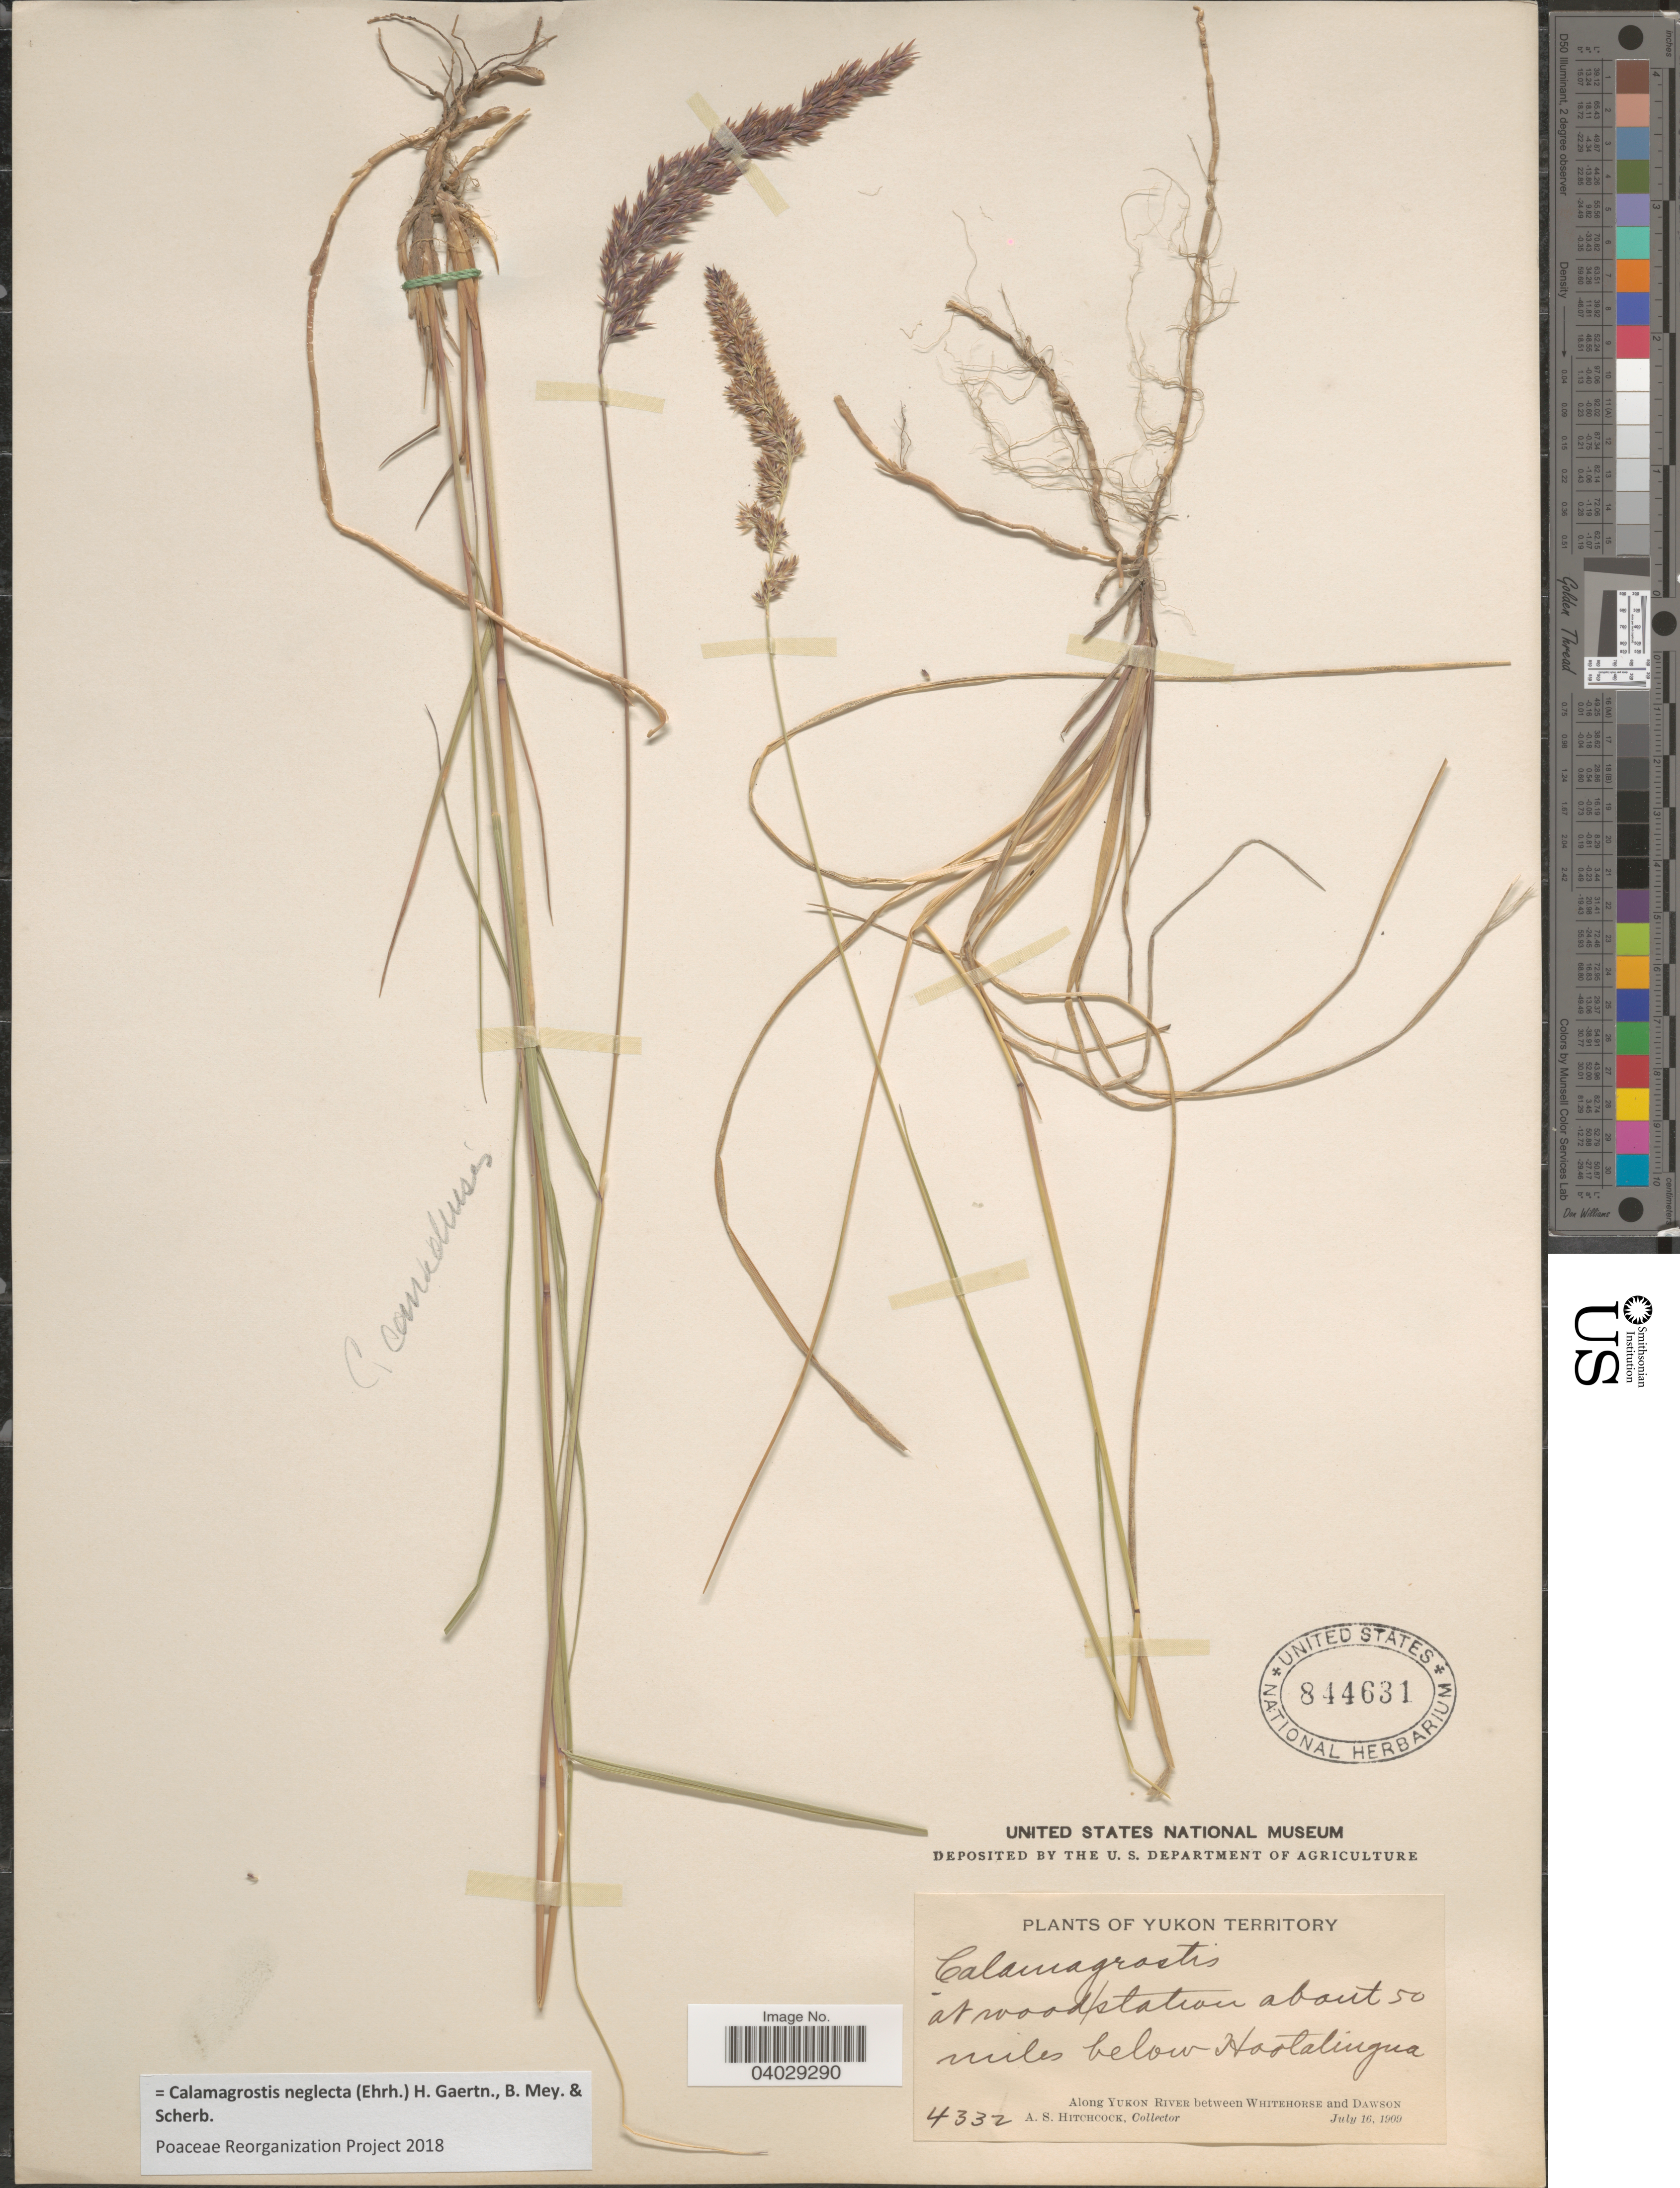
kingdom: Plantae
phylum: Tracheophyta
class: Liliopsida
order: Poales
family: Poaceae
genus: Calamagrostis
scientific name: Calamagrostis neglecta (Ehrh.) Gaertner et al.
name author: (Ehrhart) G. Gaertn. et al.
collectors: A. S. Hitchcock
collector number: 4332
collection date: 1909-07-16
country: Canada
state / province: Yukon Territory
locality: At wood station about 50 miles below Hootalinqua. Along Yukon River between Whitehorse and Dawson.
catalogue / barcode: US 844631